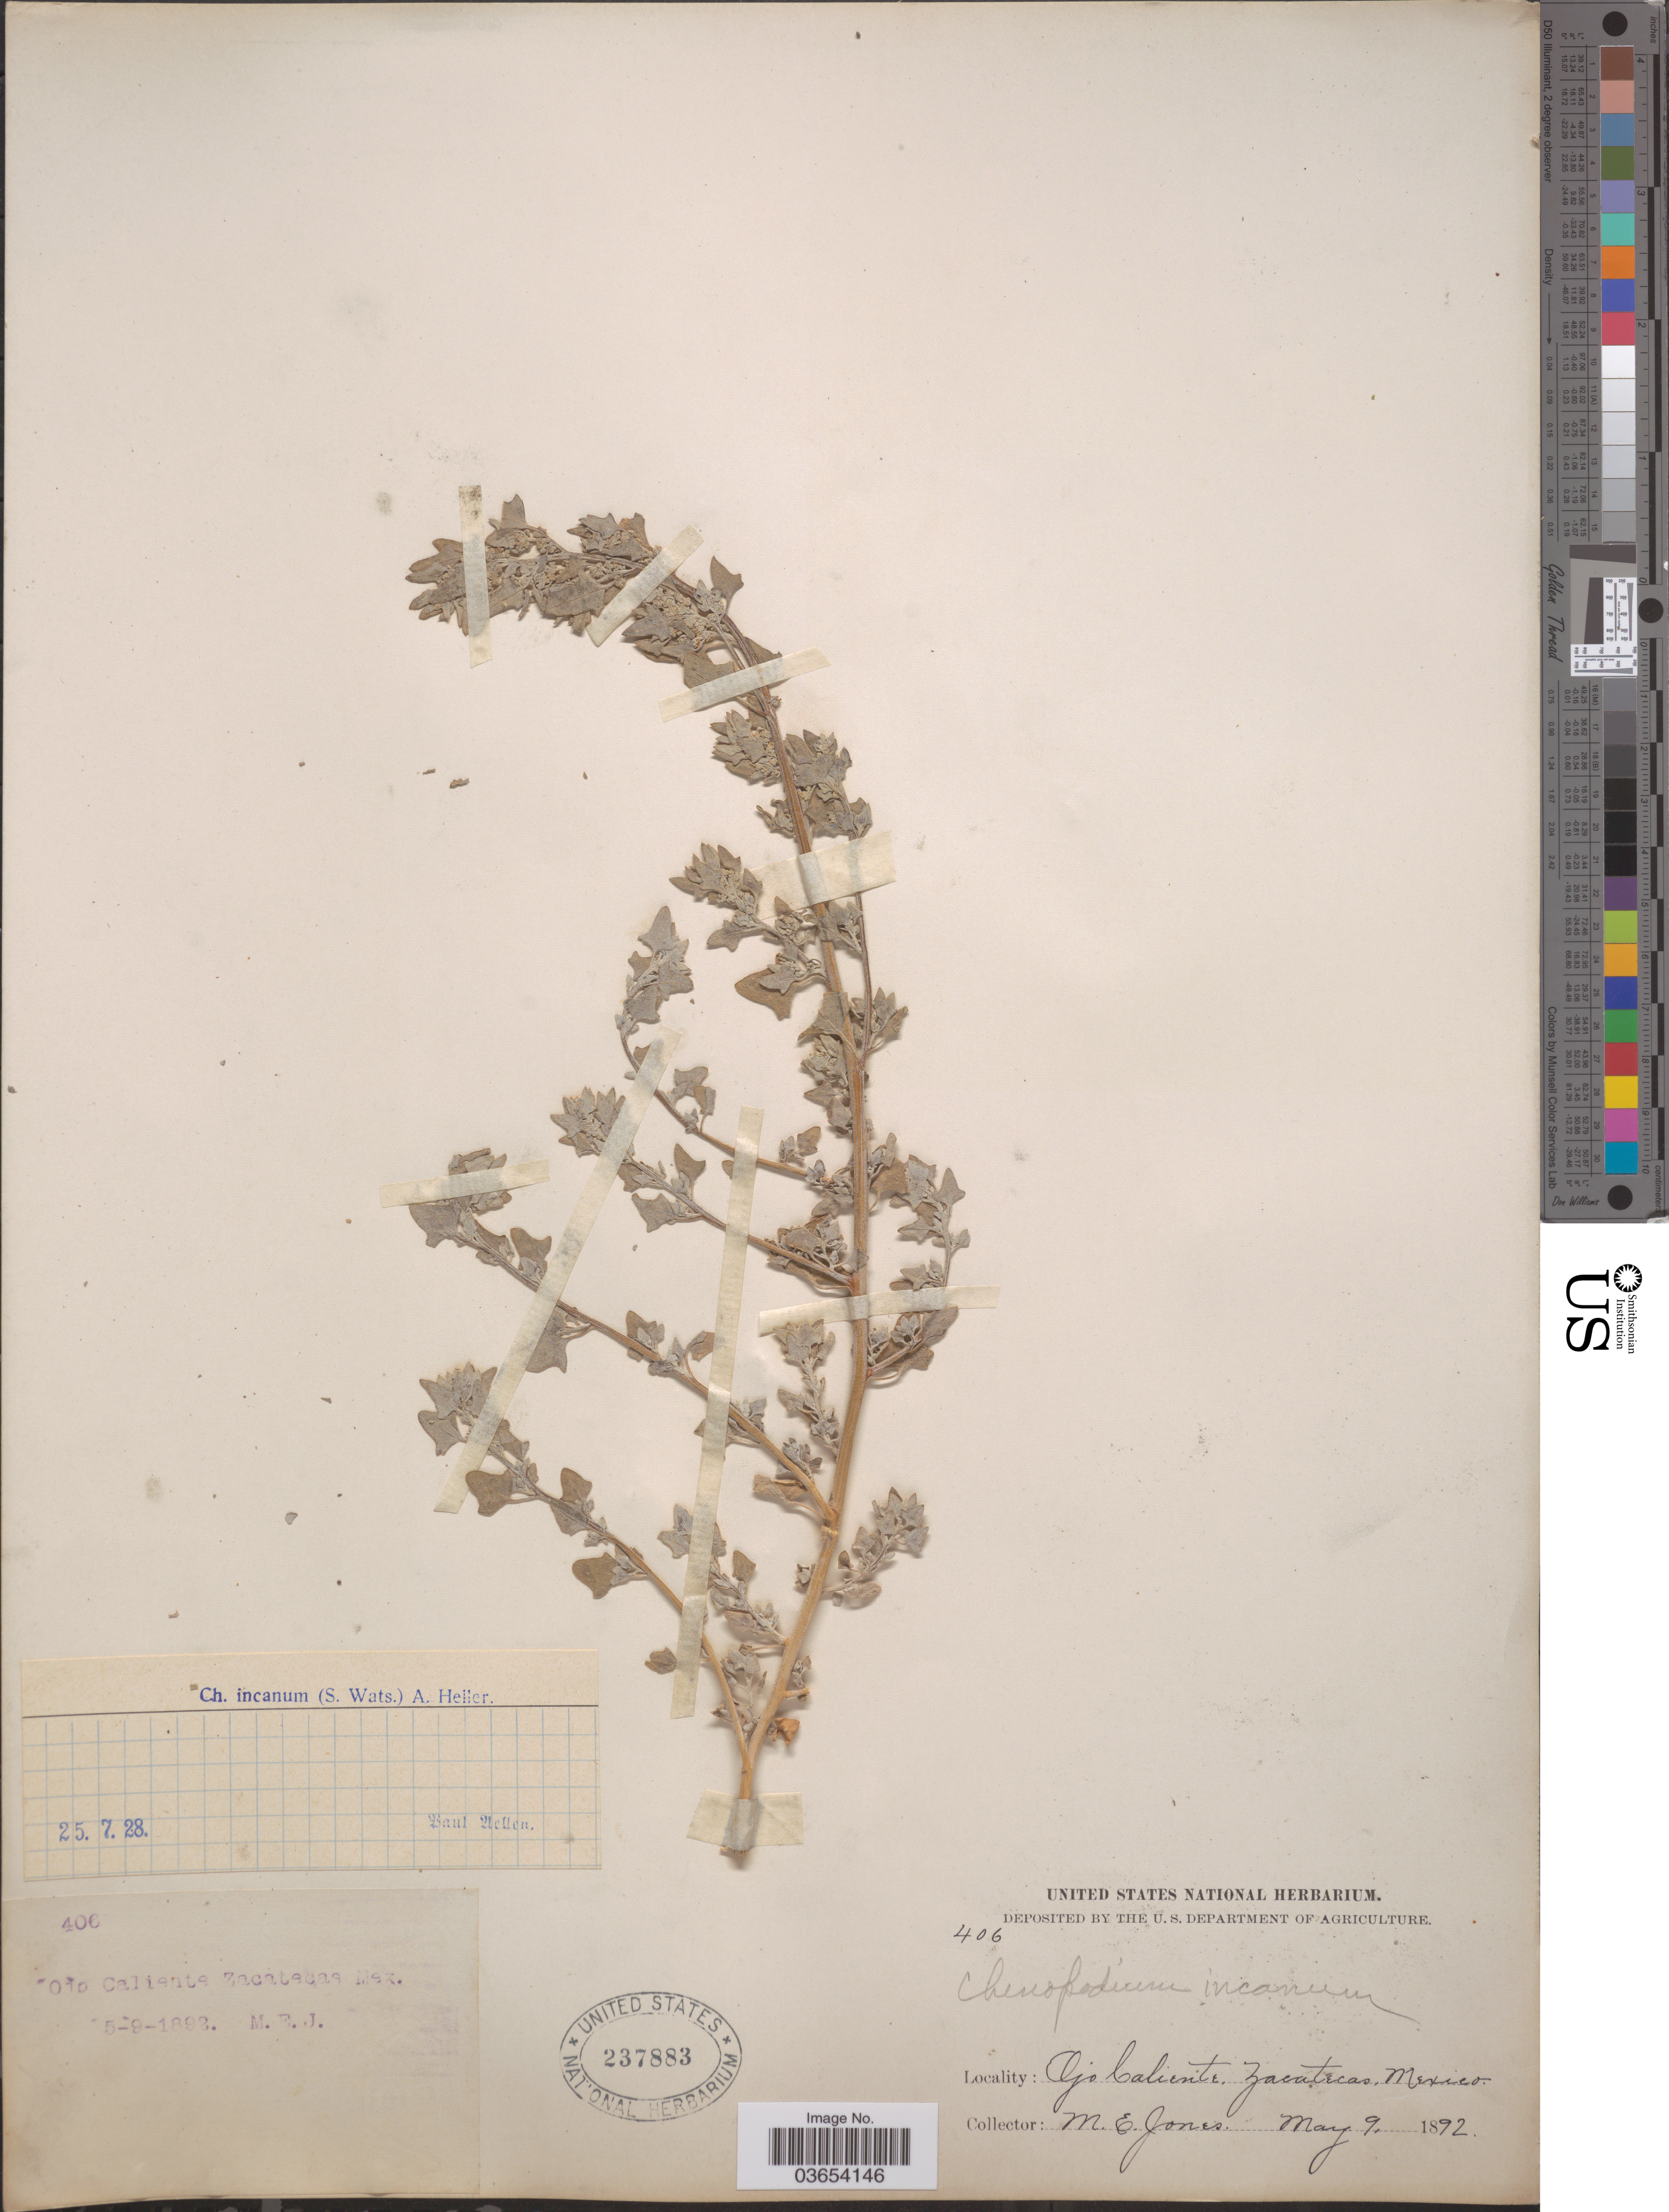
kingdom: Plantae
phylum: Tracheophyta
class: Magnoliopsida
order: Caryophyllales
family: Amaranthaceae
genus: Chenopodium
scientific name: Chenopodium incanum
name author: (S. Watson) A. Heller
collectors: M. E. Jones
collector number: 406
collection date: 1892-05-09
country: Mexico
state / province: Zacatecas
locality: Ojo Caliente.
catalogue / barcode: US 237883